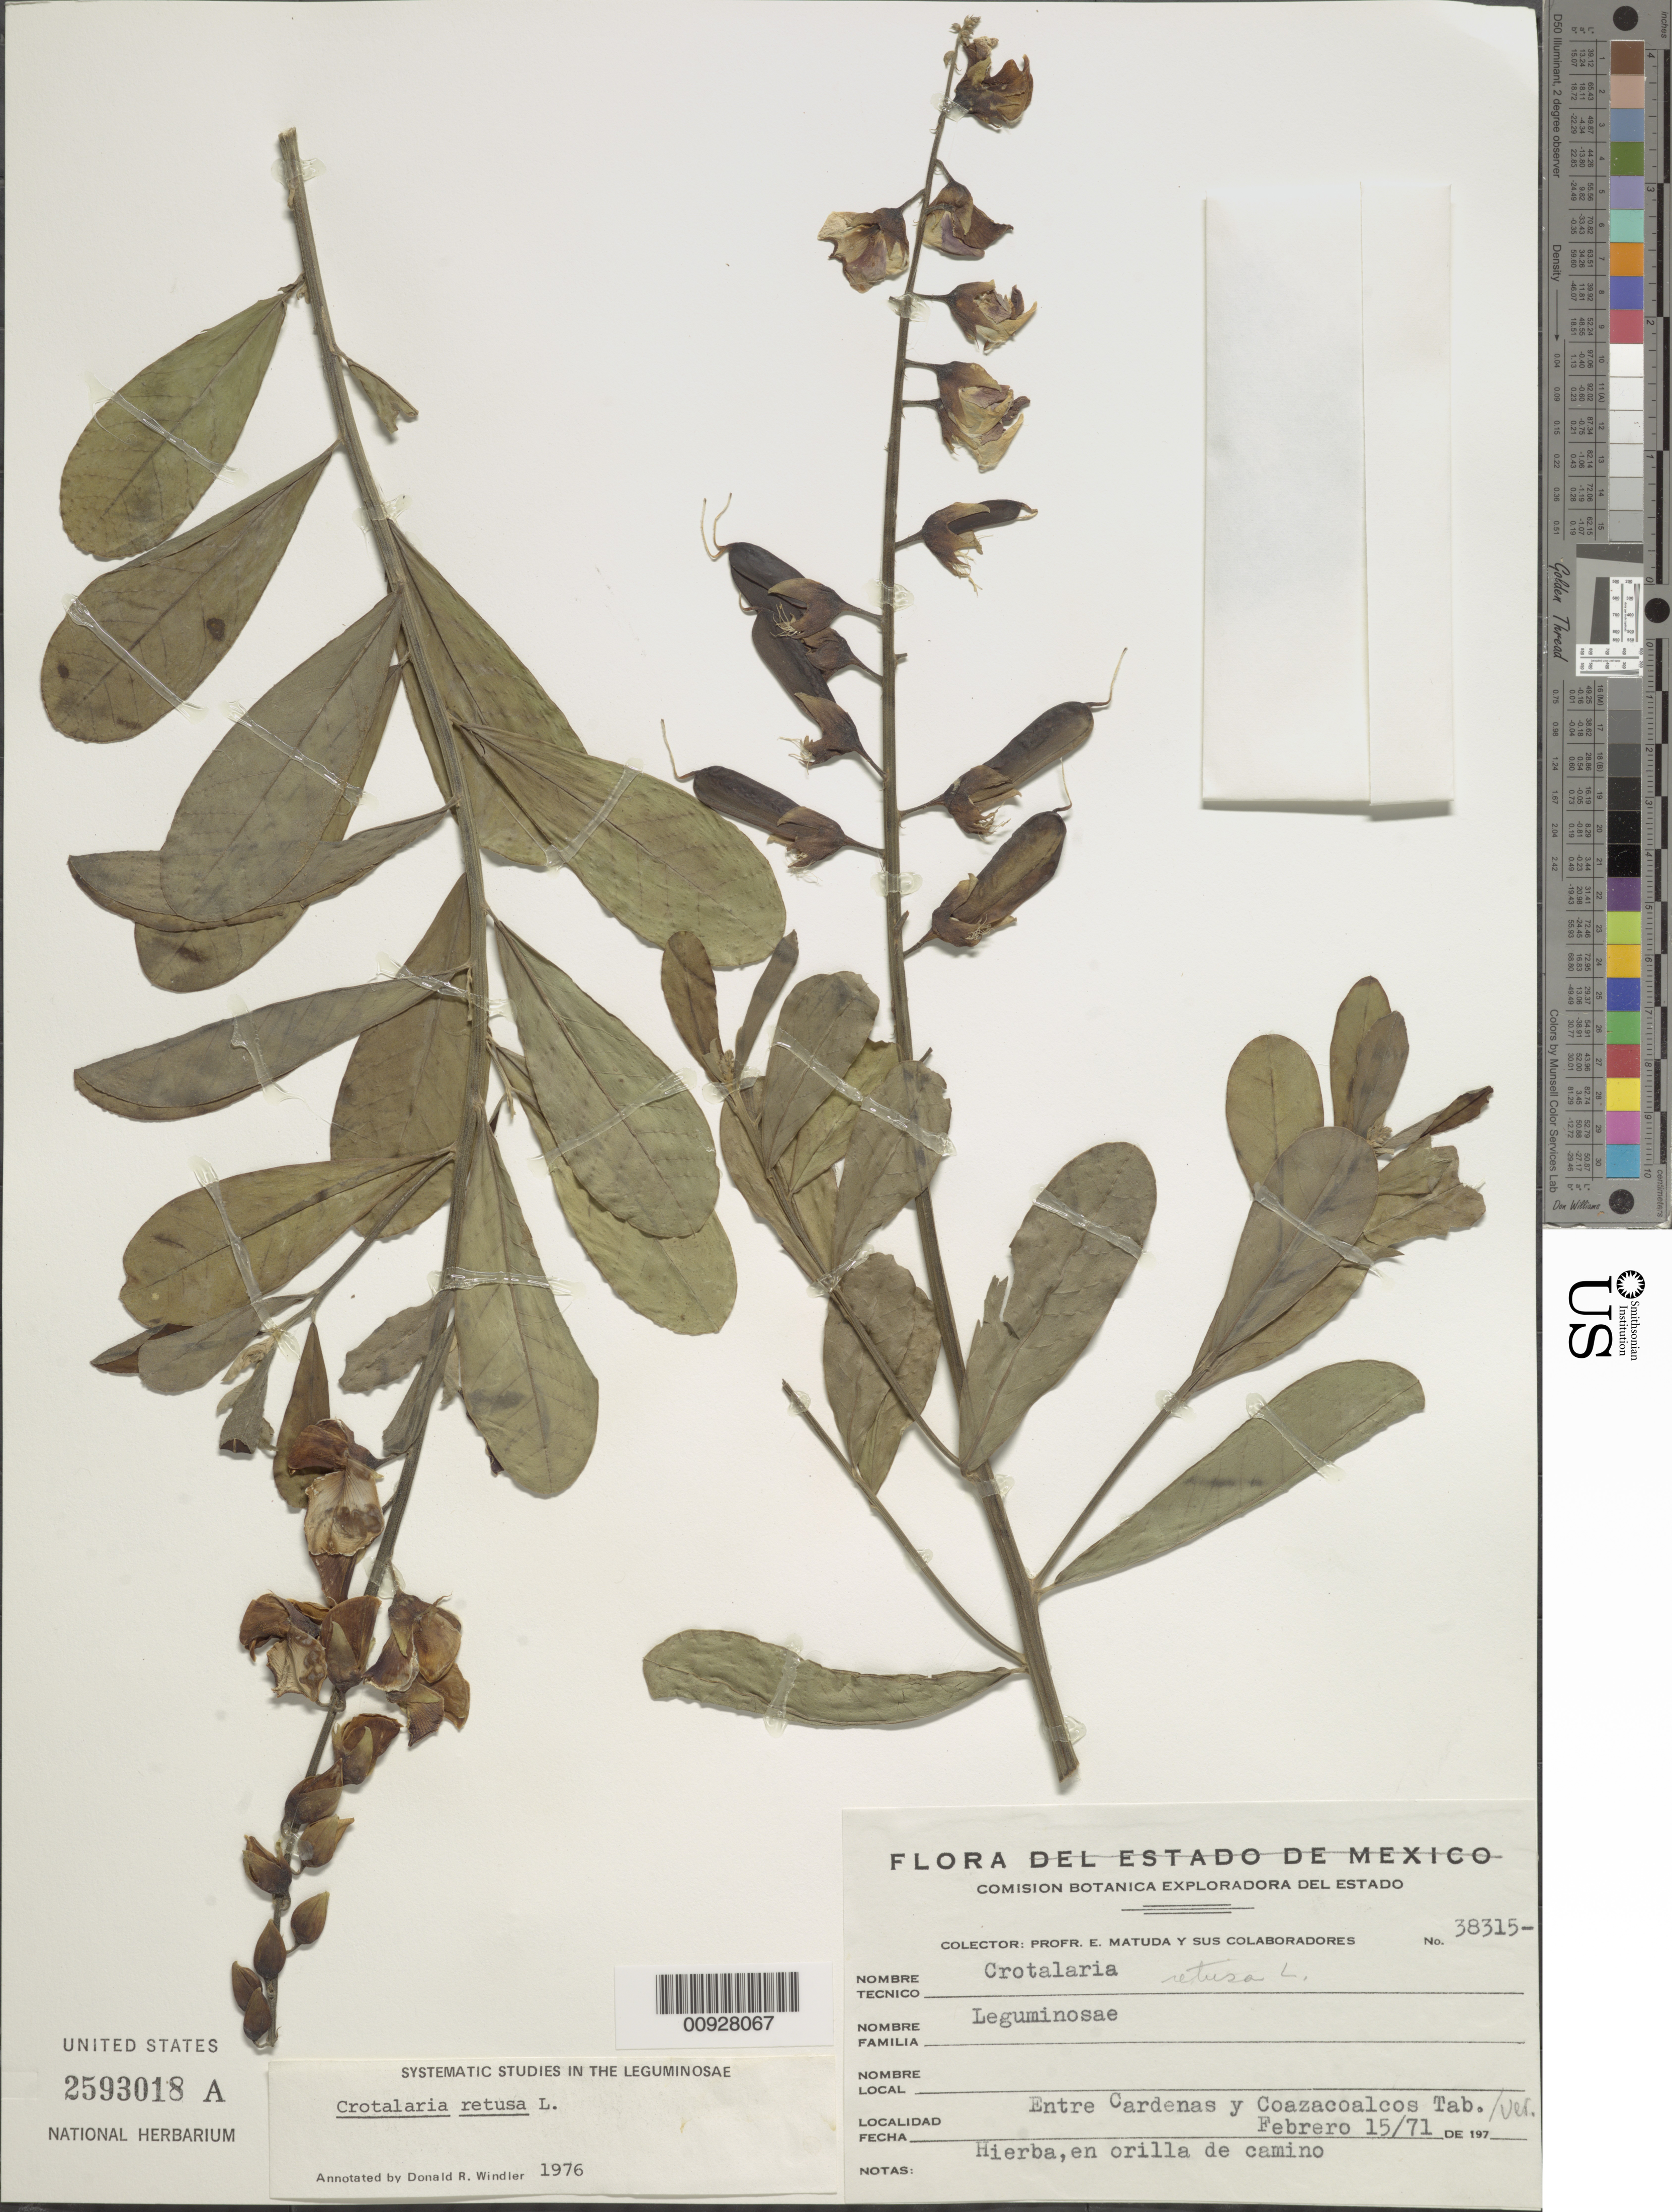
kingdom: Plantae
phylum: Tracheophyta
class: Magnoliopsida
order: Fabales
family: Fabaceae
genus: Crotalaria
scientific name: Crotalaria retusa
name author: L.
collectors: E. Matuda & et al.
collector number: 38315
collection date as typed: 15 Feb 1971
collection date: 1971-02-15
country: Mexico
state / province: Tabasco / Veracruz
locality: Entre Cardenas y Coazacoalcos [sic].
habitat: En orilla de camino.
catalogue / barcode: US 2593018A